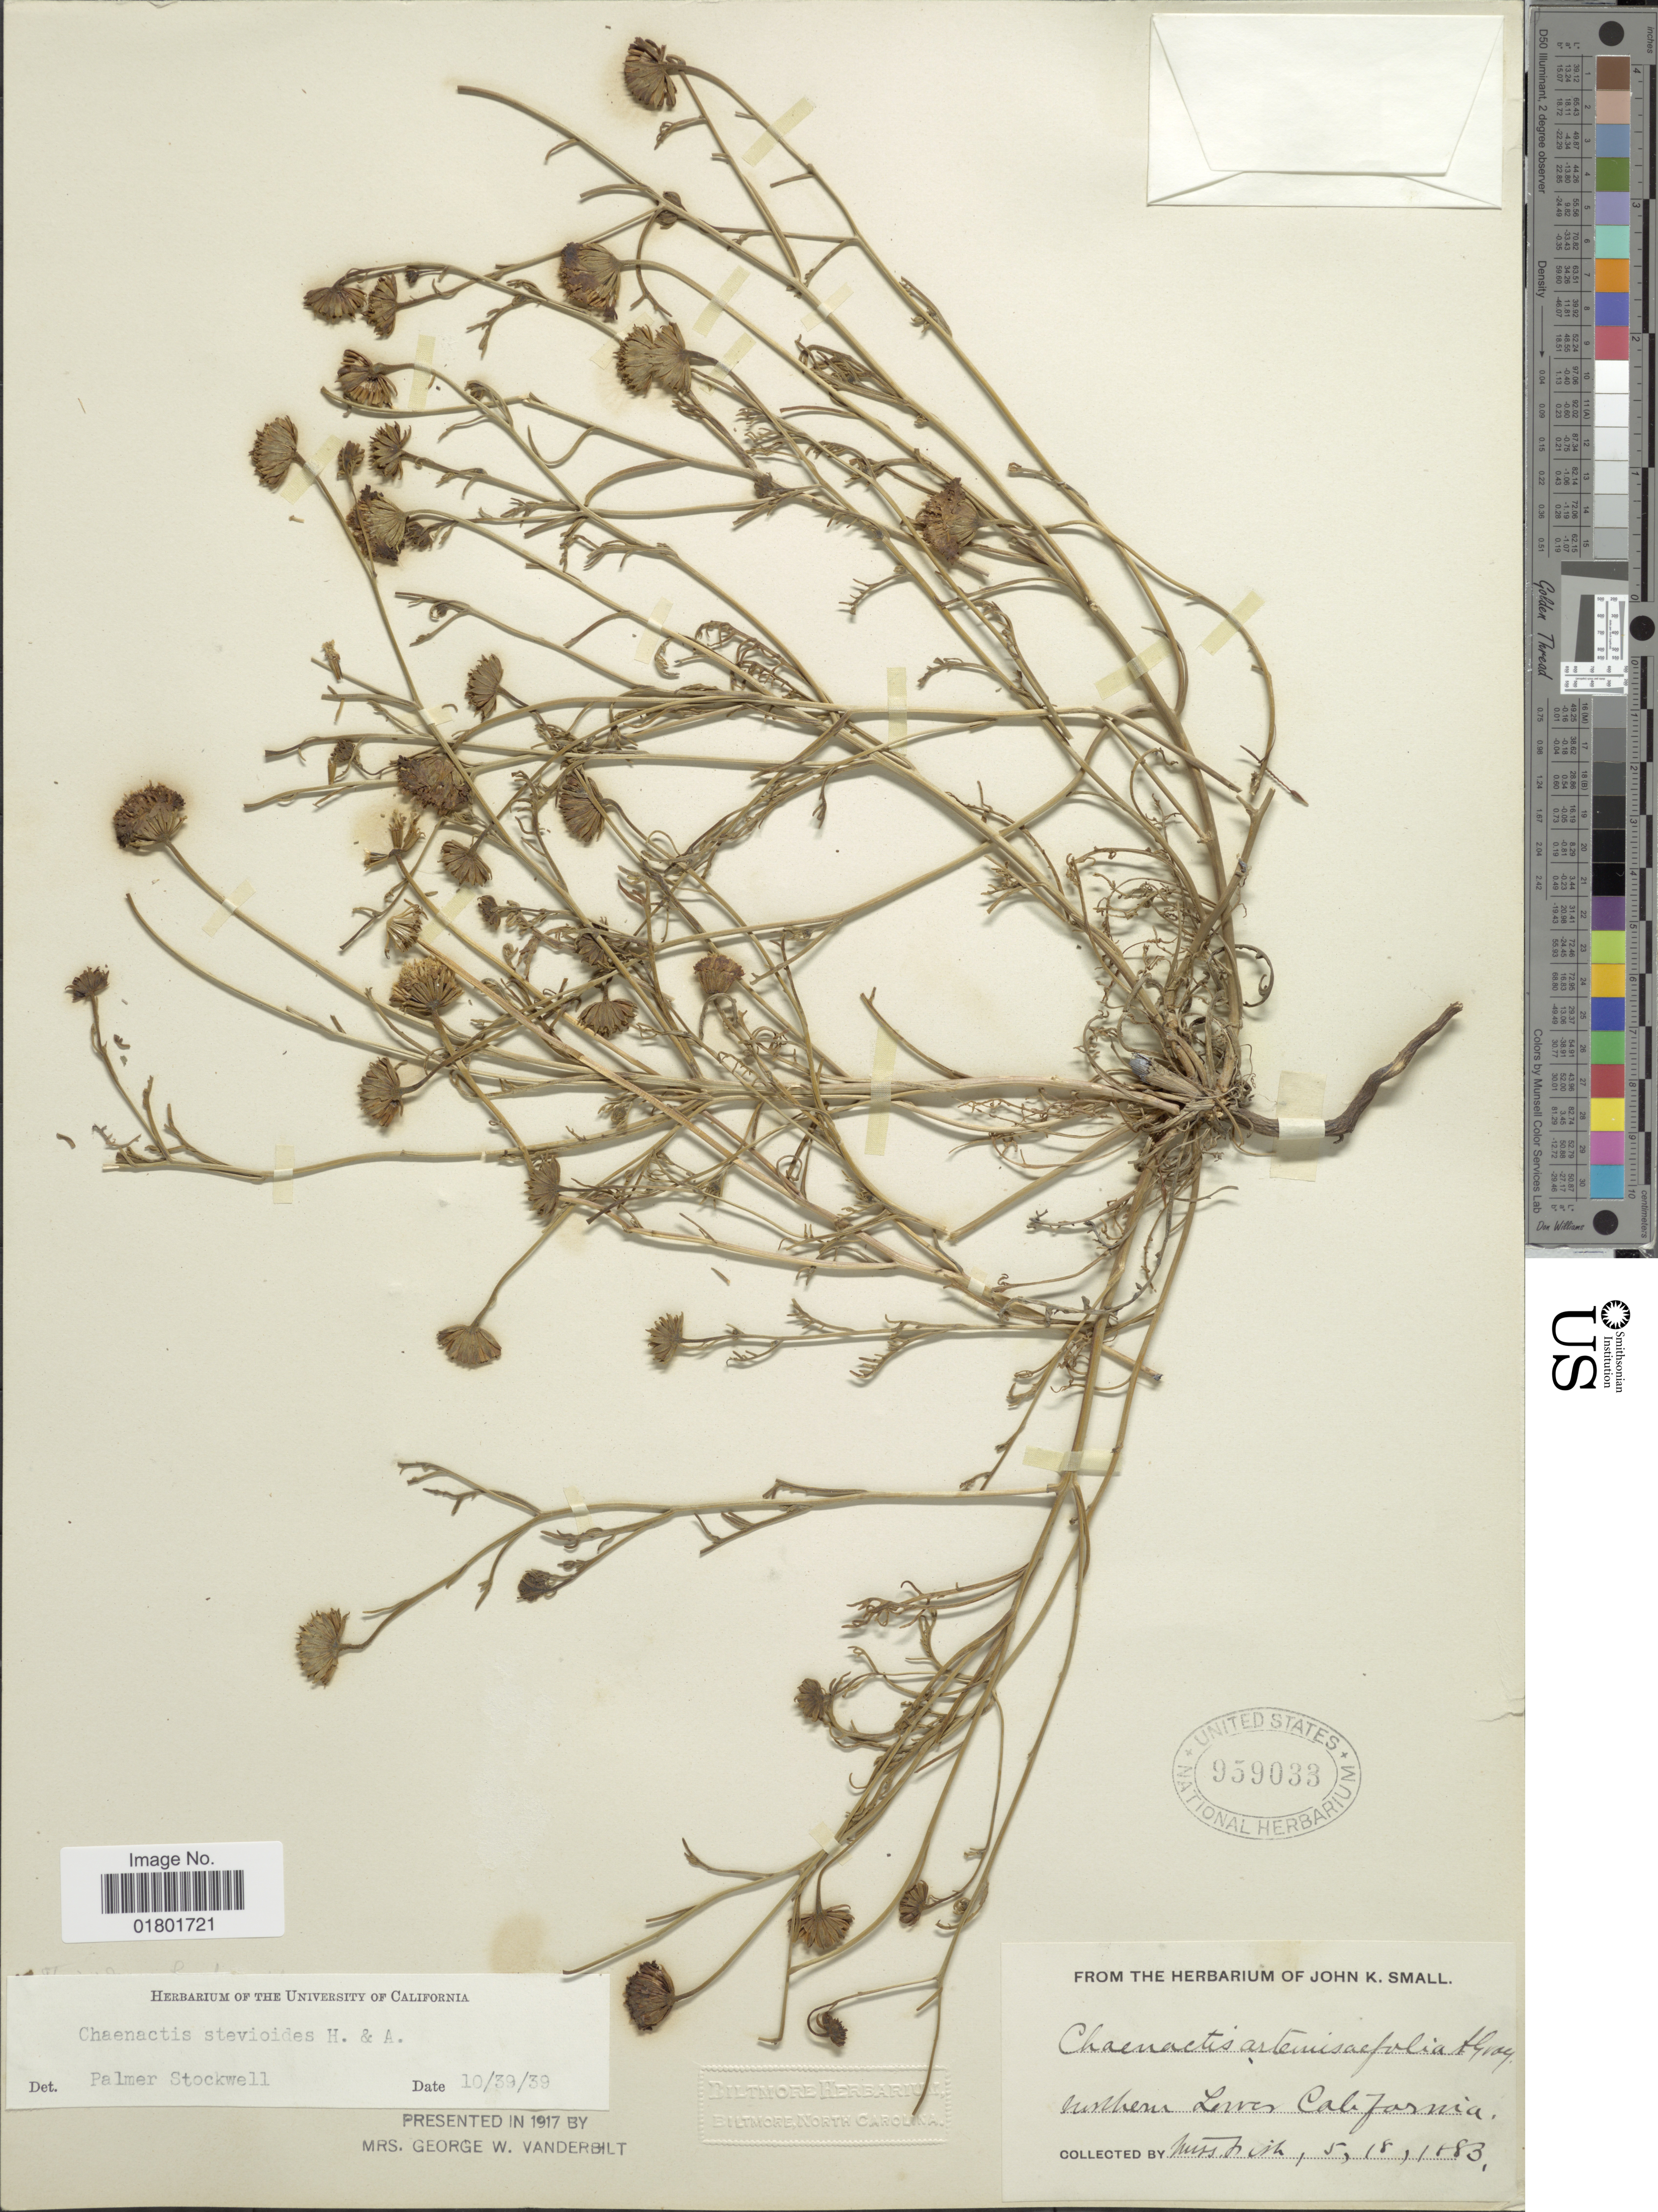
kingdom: Plantae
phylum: Tracheophyta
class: Magnoliopsida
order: Asterales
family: Asteraceae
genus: Chaenactis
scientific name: Chaenactis stevioides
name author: Hook. & Arn.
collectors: J. K. Small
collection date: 1883-05-18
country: Mexico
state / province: Baja California Sur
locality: Western Lower California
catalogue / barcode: US 959033